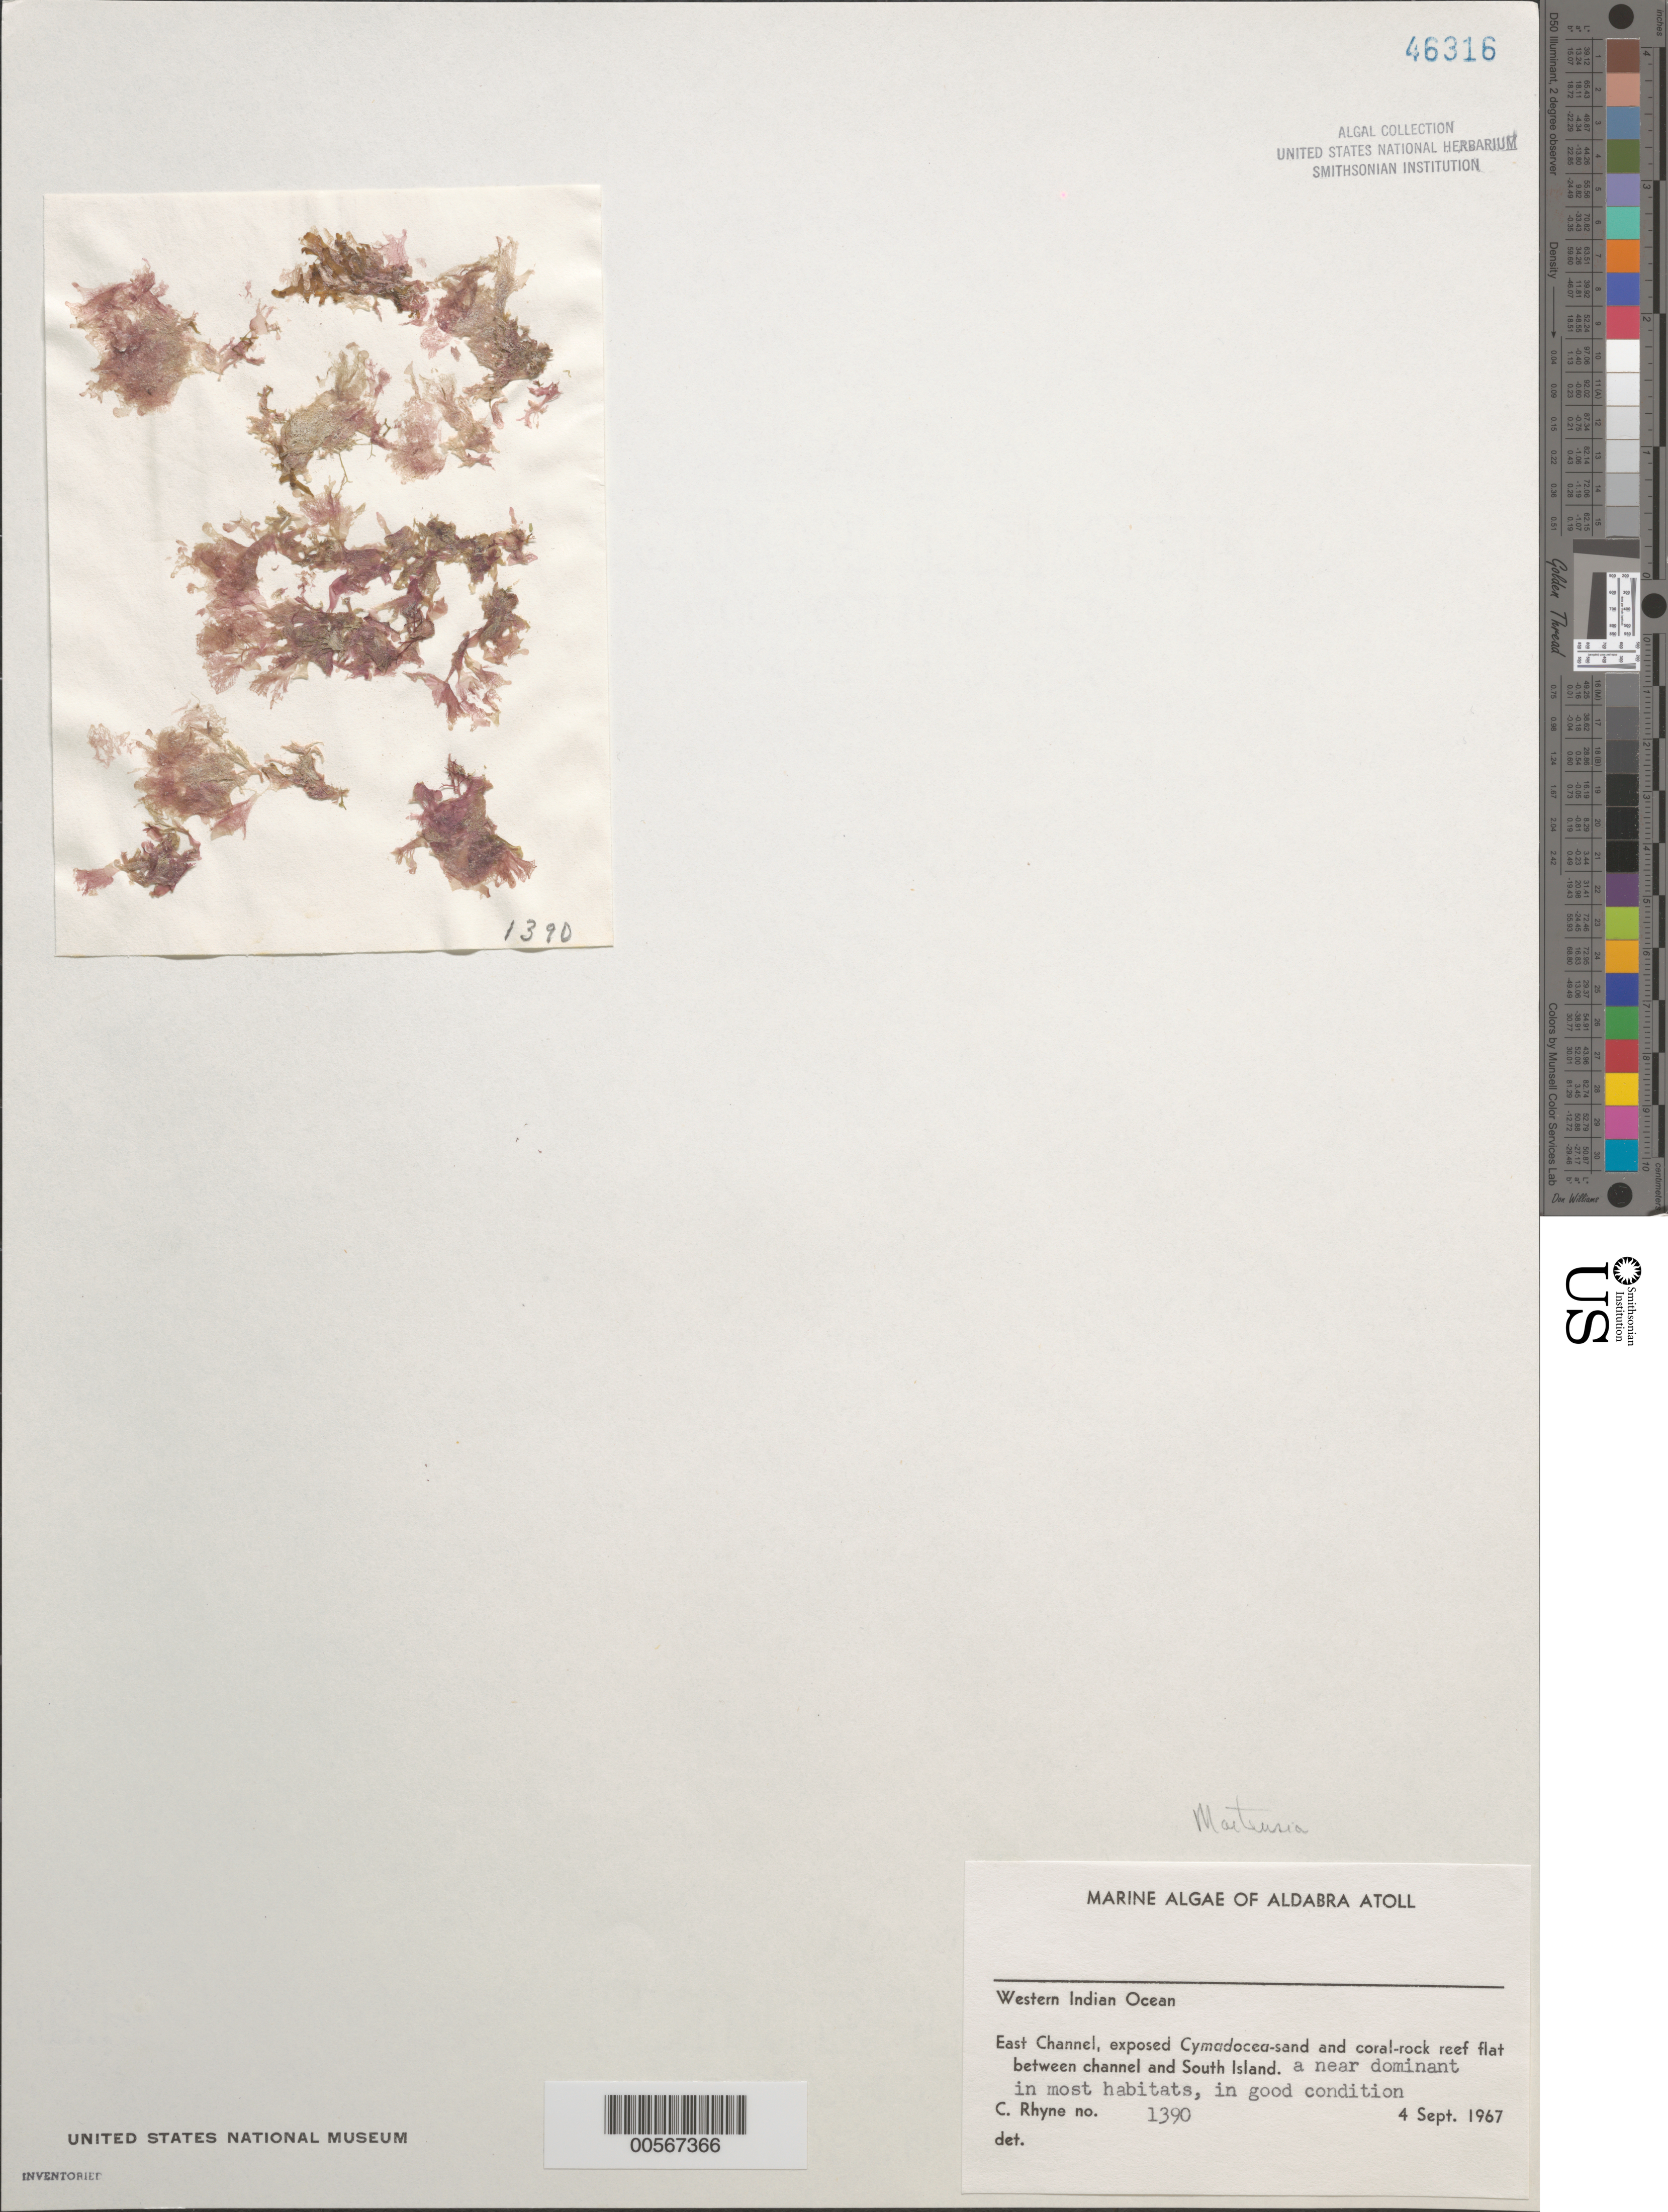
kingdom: Plantae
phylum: Rhodophyta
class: Florideophyceae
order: Ceramiales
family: Delesseriaceae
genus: Martensia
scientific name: Martensia sp.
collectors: C. Rhyne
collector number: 1390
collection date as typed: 04 Sep 1967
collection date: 1967-09-04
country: Seychelles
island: Aldabra Atoll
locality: Between East Channel and South Island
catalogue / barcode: US 46316